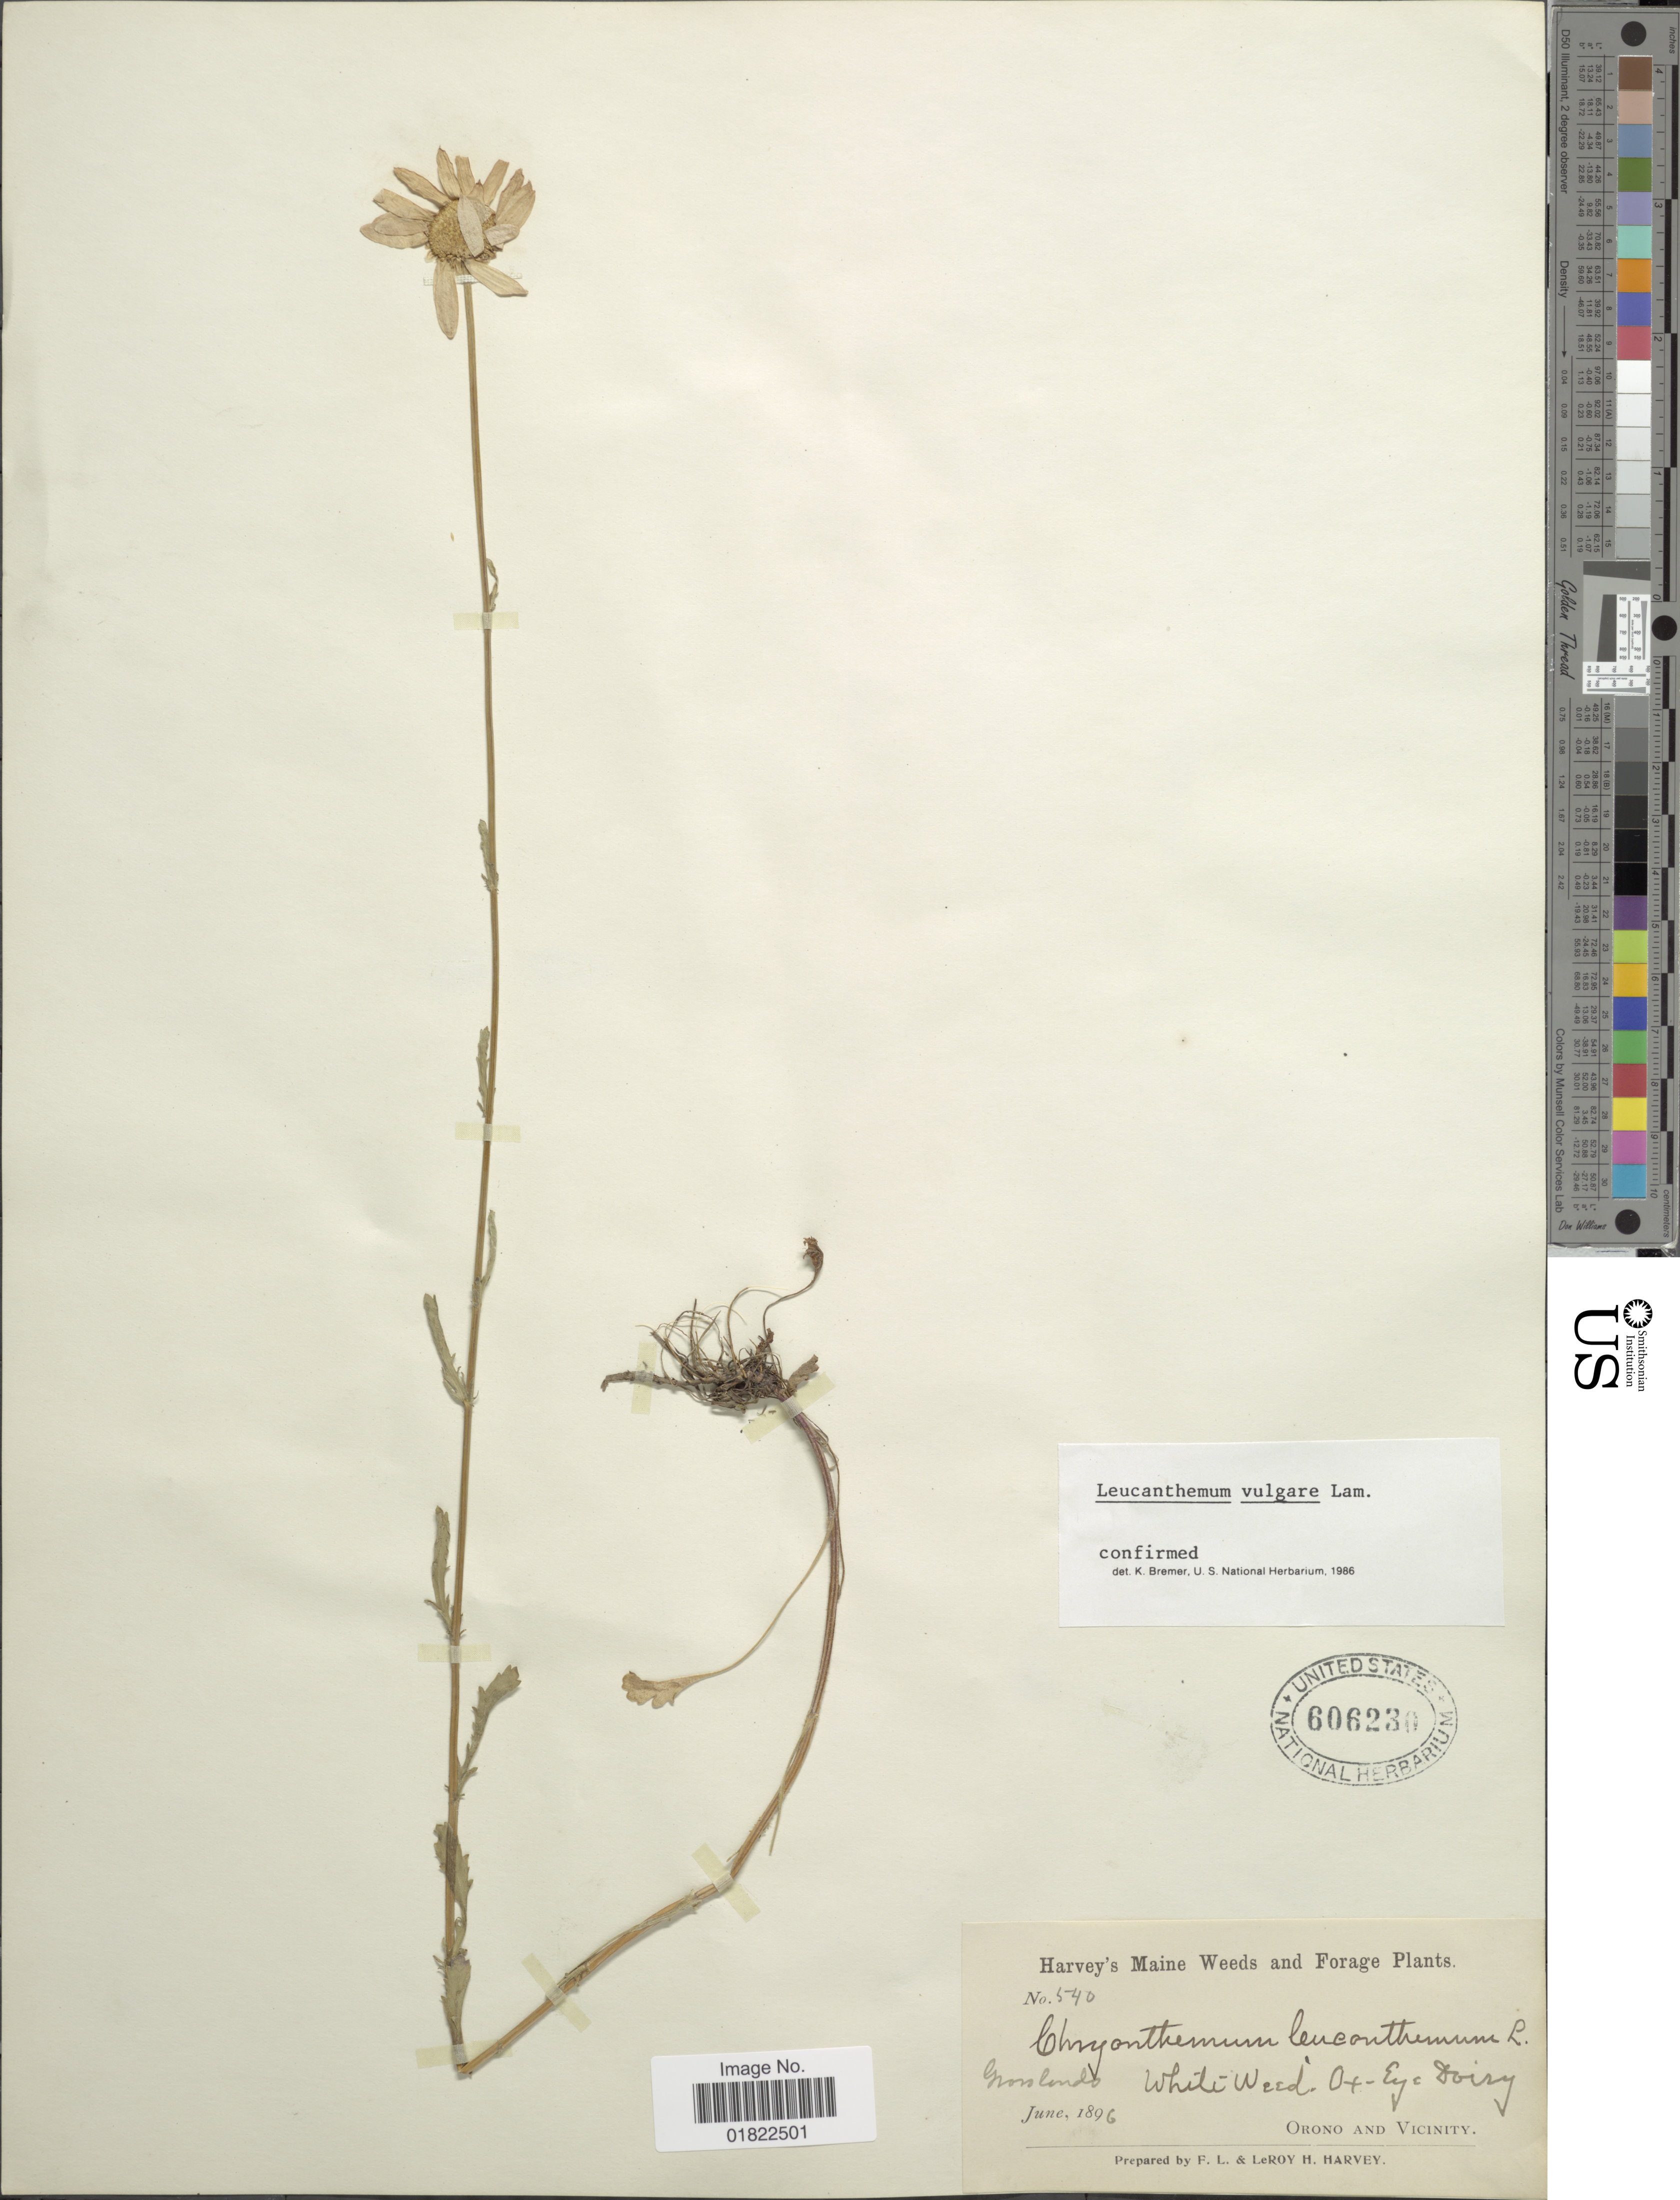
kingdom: Plantae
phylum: Tracheophyta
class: Magnoliopsida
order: Asterales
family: Asteraceae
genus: Leucanthemum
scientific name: Leucanthemum vulgare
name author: Lam.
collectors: F. L. Harvey & L. H. Harvey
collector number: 540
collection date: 1896-06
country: United States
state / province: Maine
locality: Maine Weeds and Forage, Grasslands, White Weed Ox-Eye Daisy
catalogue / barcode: US 606230